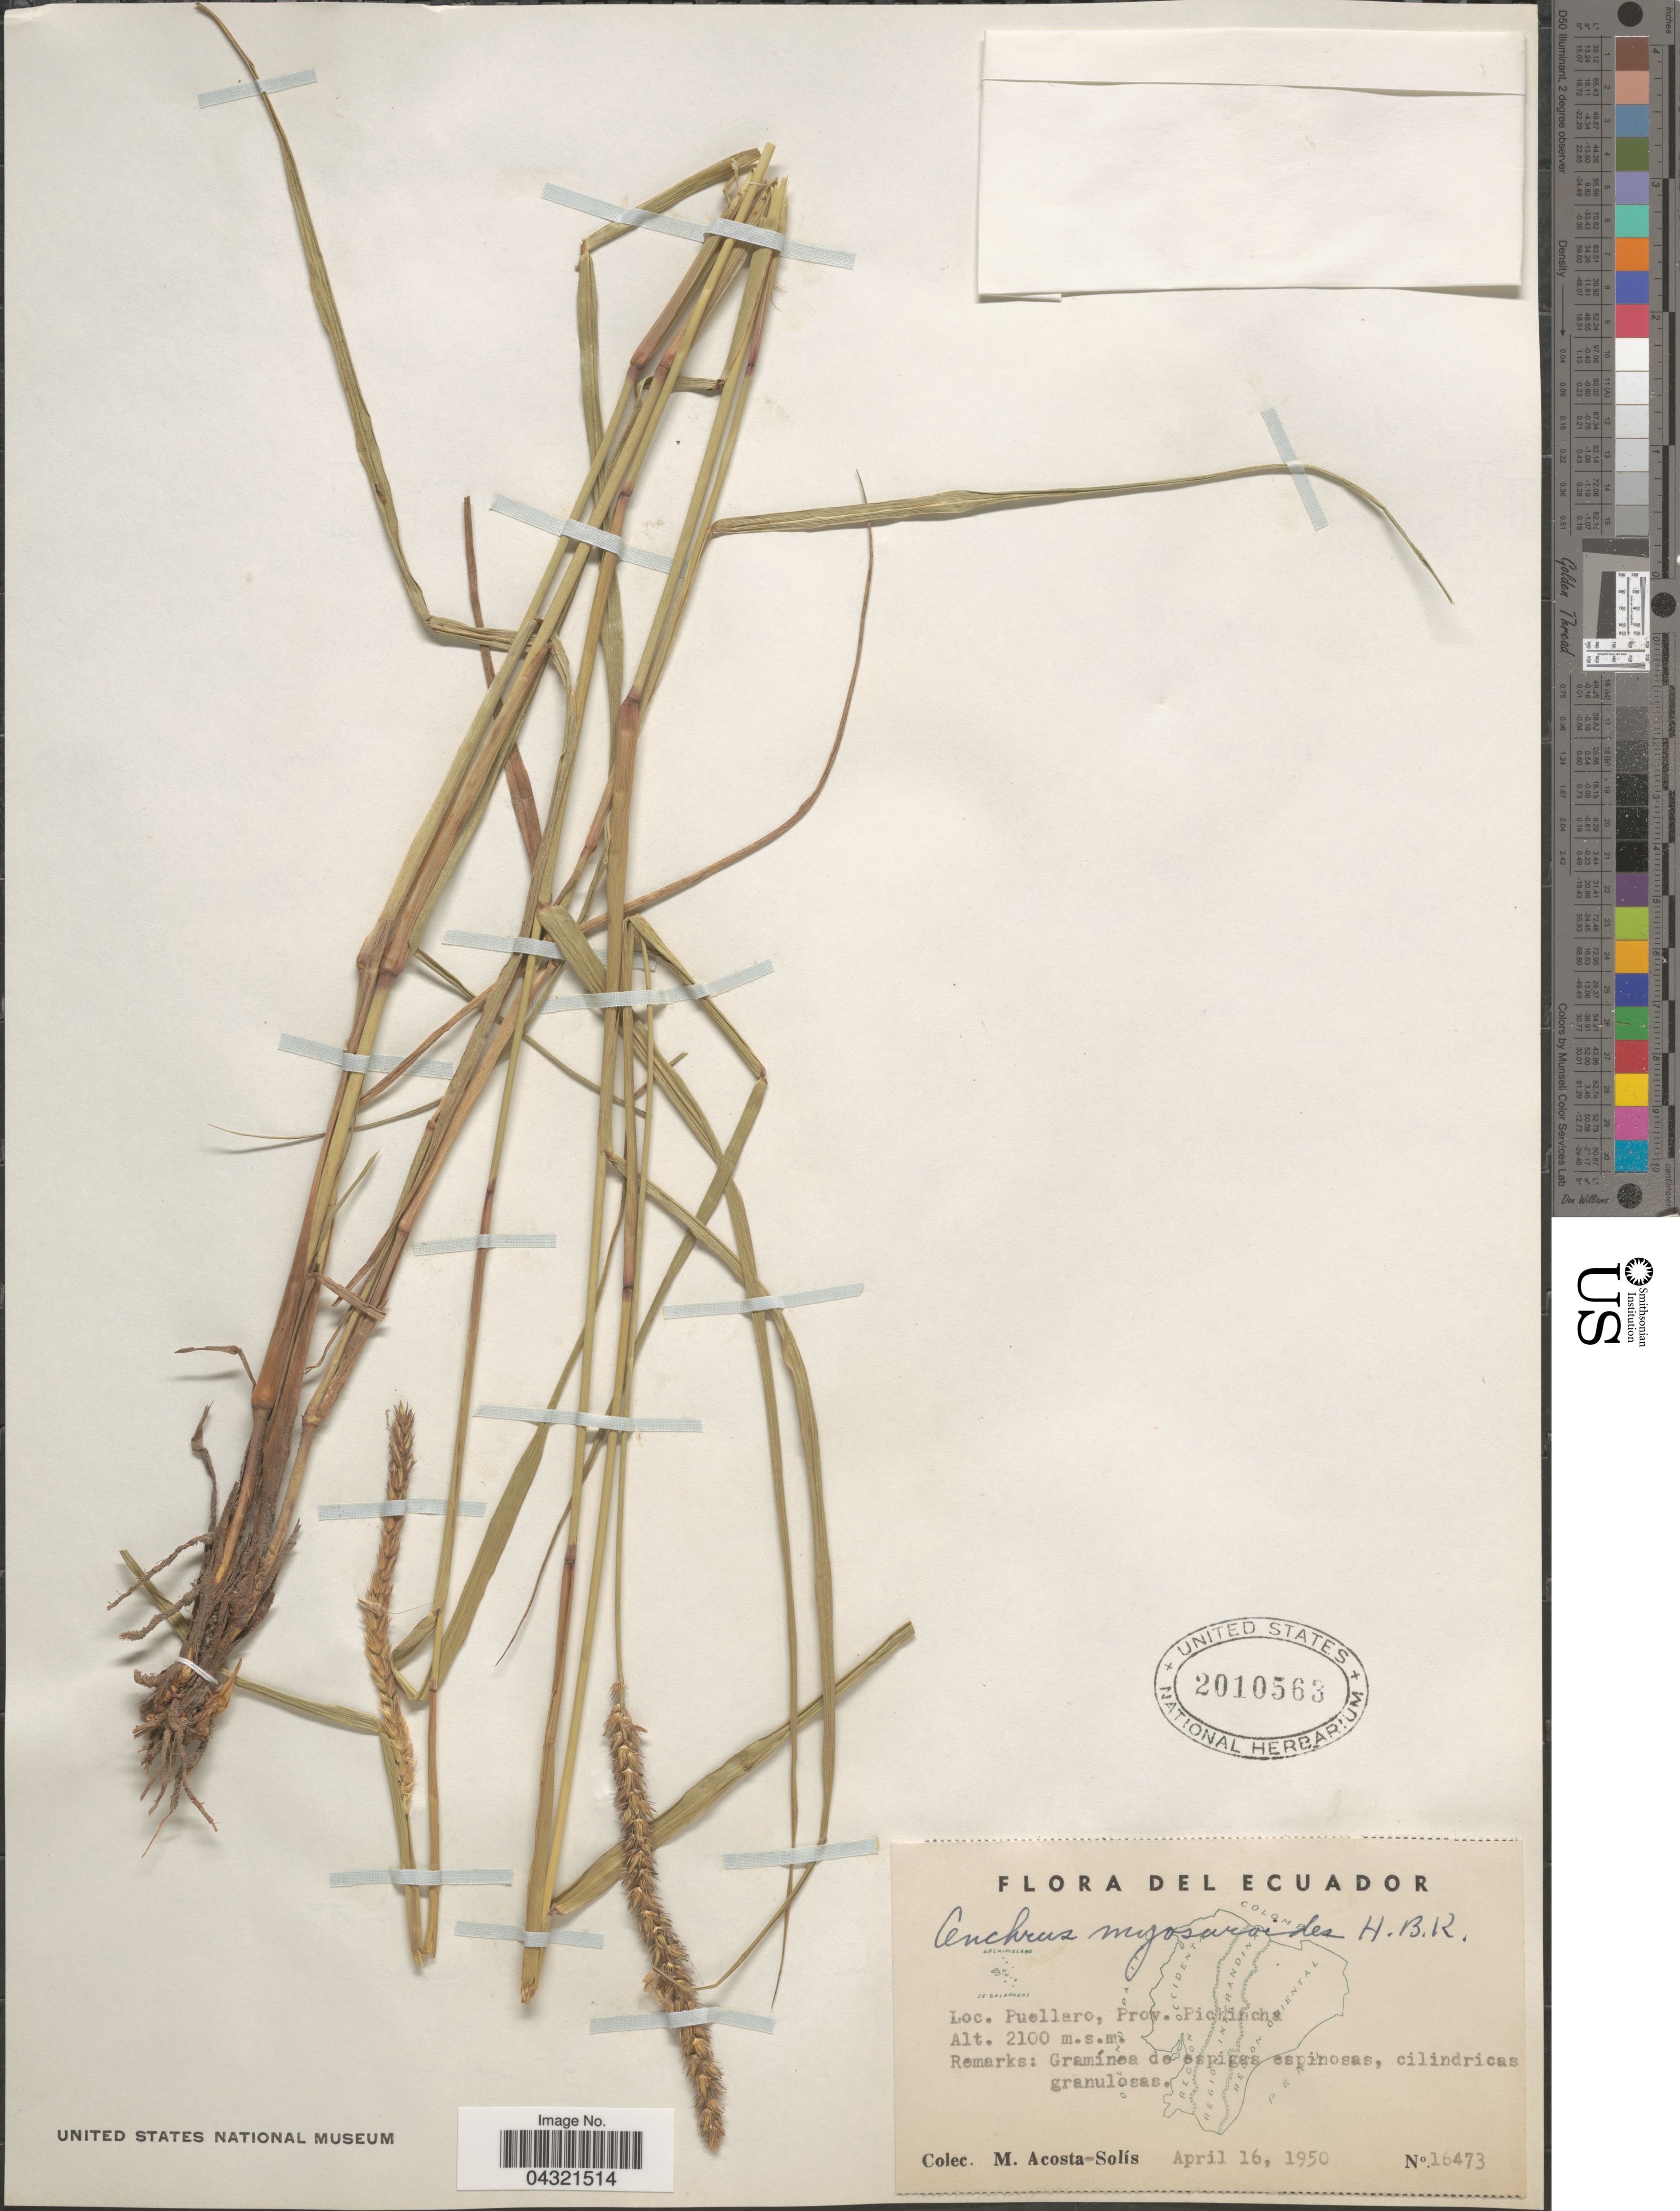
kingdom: Plantae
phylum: Tracheophyta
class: Liliopsida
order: Poales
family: Poaceae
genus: Cenchrus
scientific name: Cenchrus myosuroides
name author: Kunth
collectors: M. Acosta Solis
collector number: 16473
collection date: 1950-04-16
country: Ecuador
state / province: Pichincha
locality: Puellaro.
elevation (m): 2100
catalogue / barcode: US 2010563